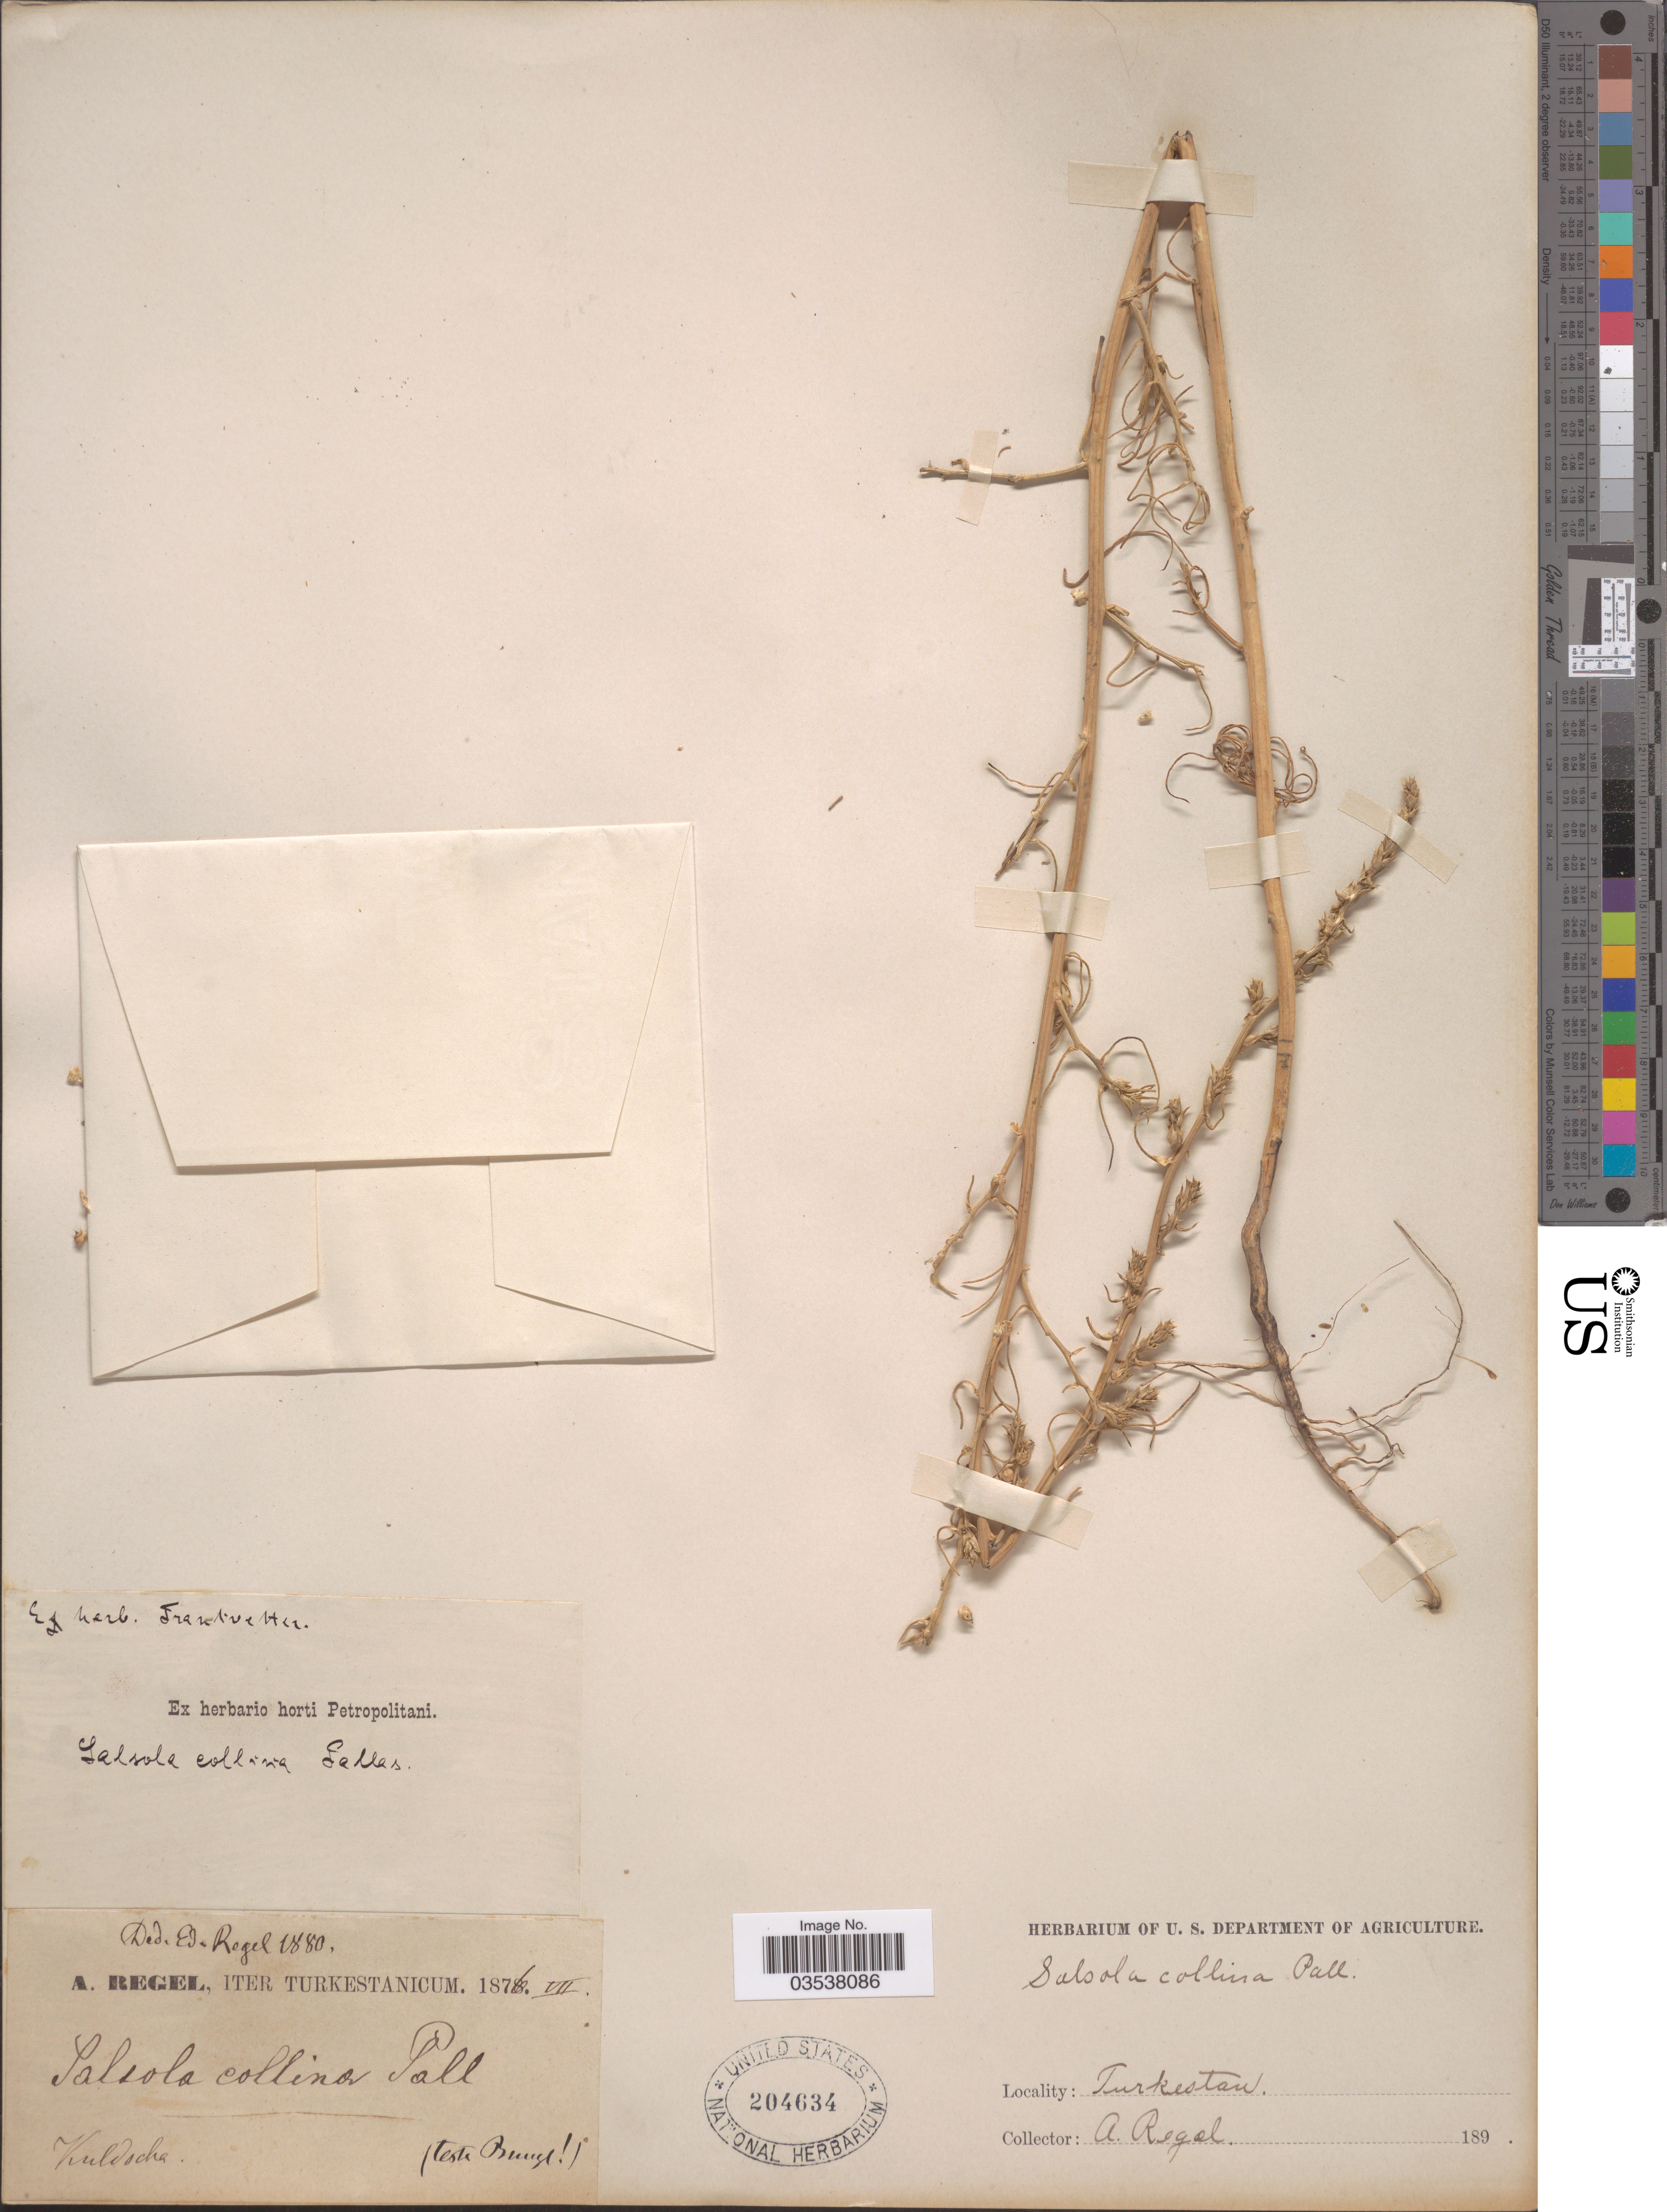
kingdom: Plantae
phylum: Tracheophyta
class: Magnoliopsida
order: Caryophyllales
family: Amaranthaceae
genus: Salsola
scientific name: Salsola collina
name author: Pall.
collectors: A. Regel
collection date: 1876-07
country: China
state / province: Xinjiang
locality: Turkestan. Iter Turkestanicum. Kuldscha.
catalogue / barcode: US 204634